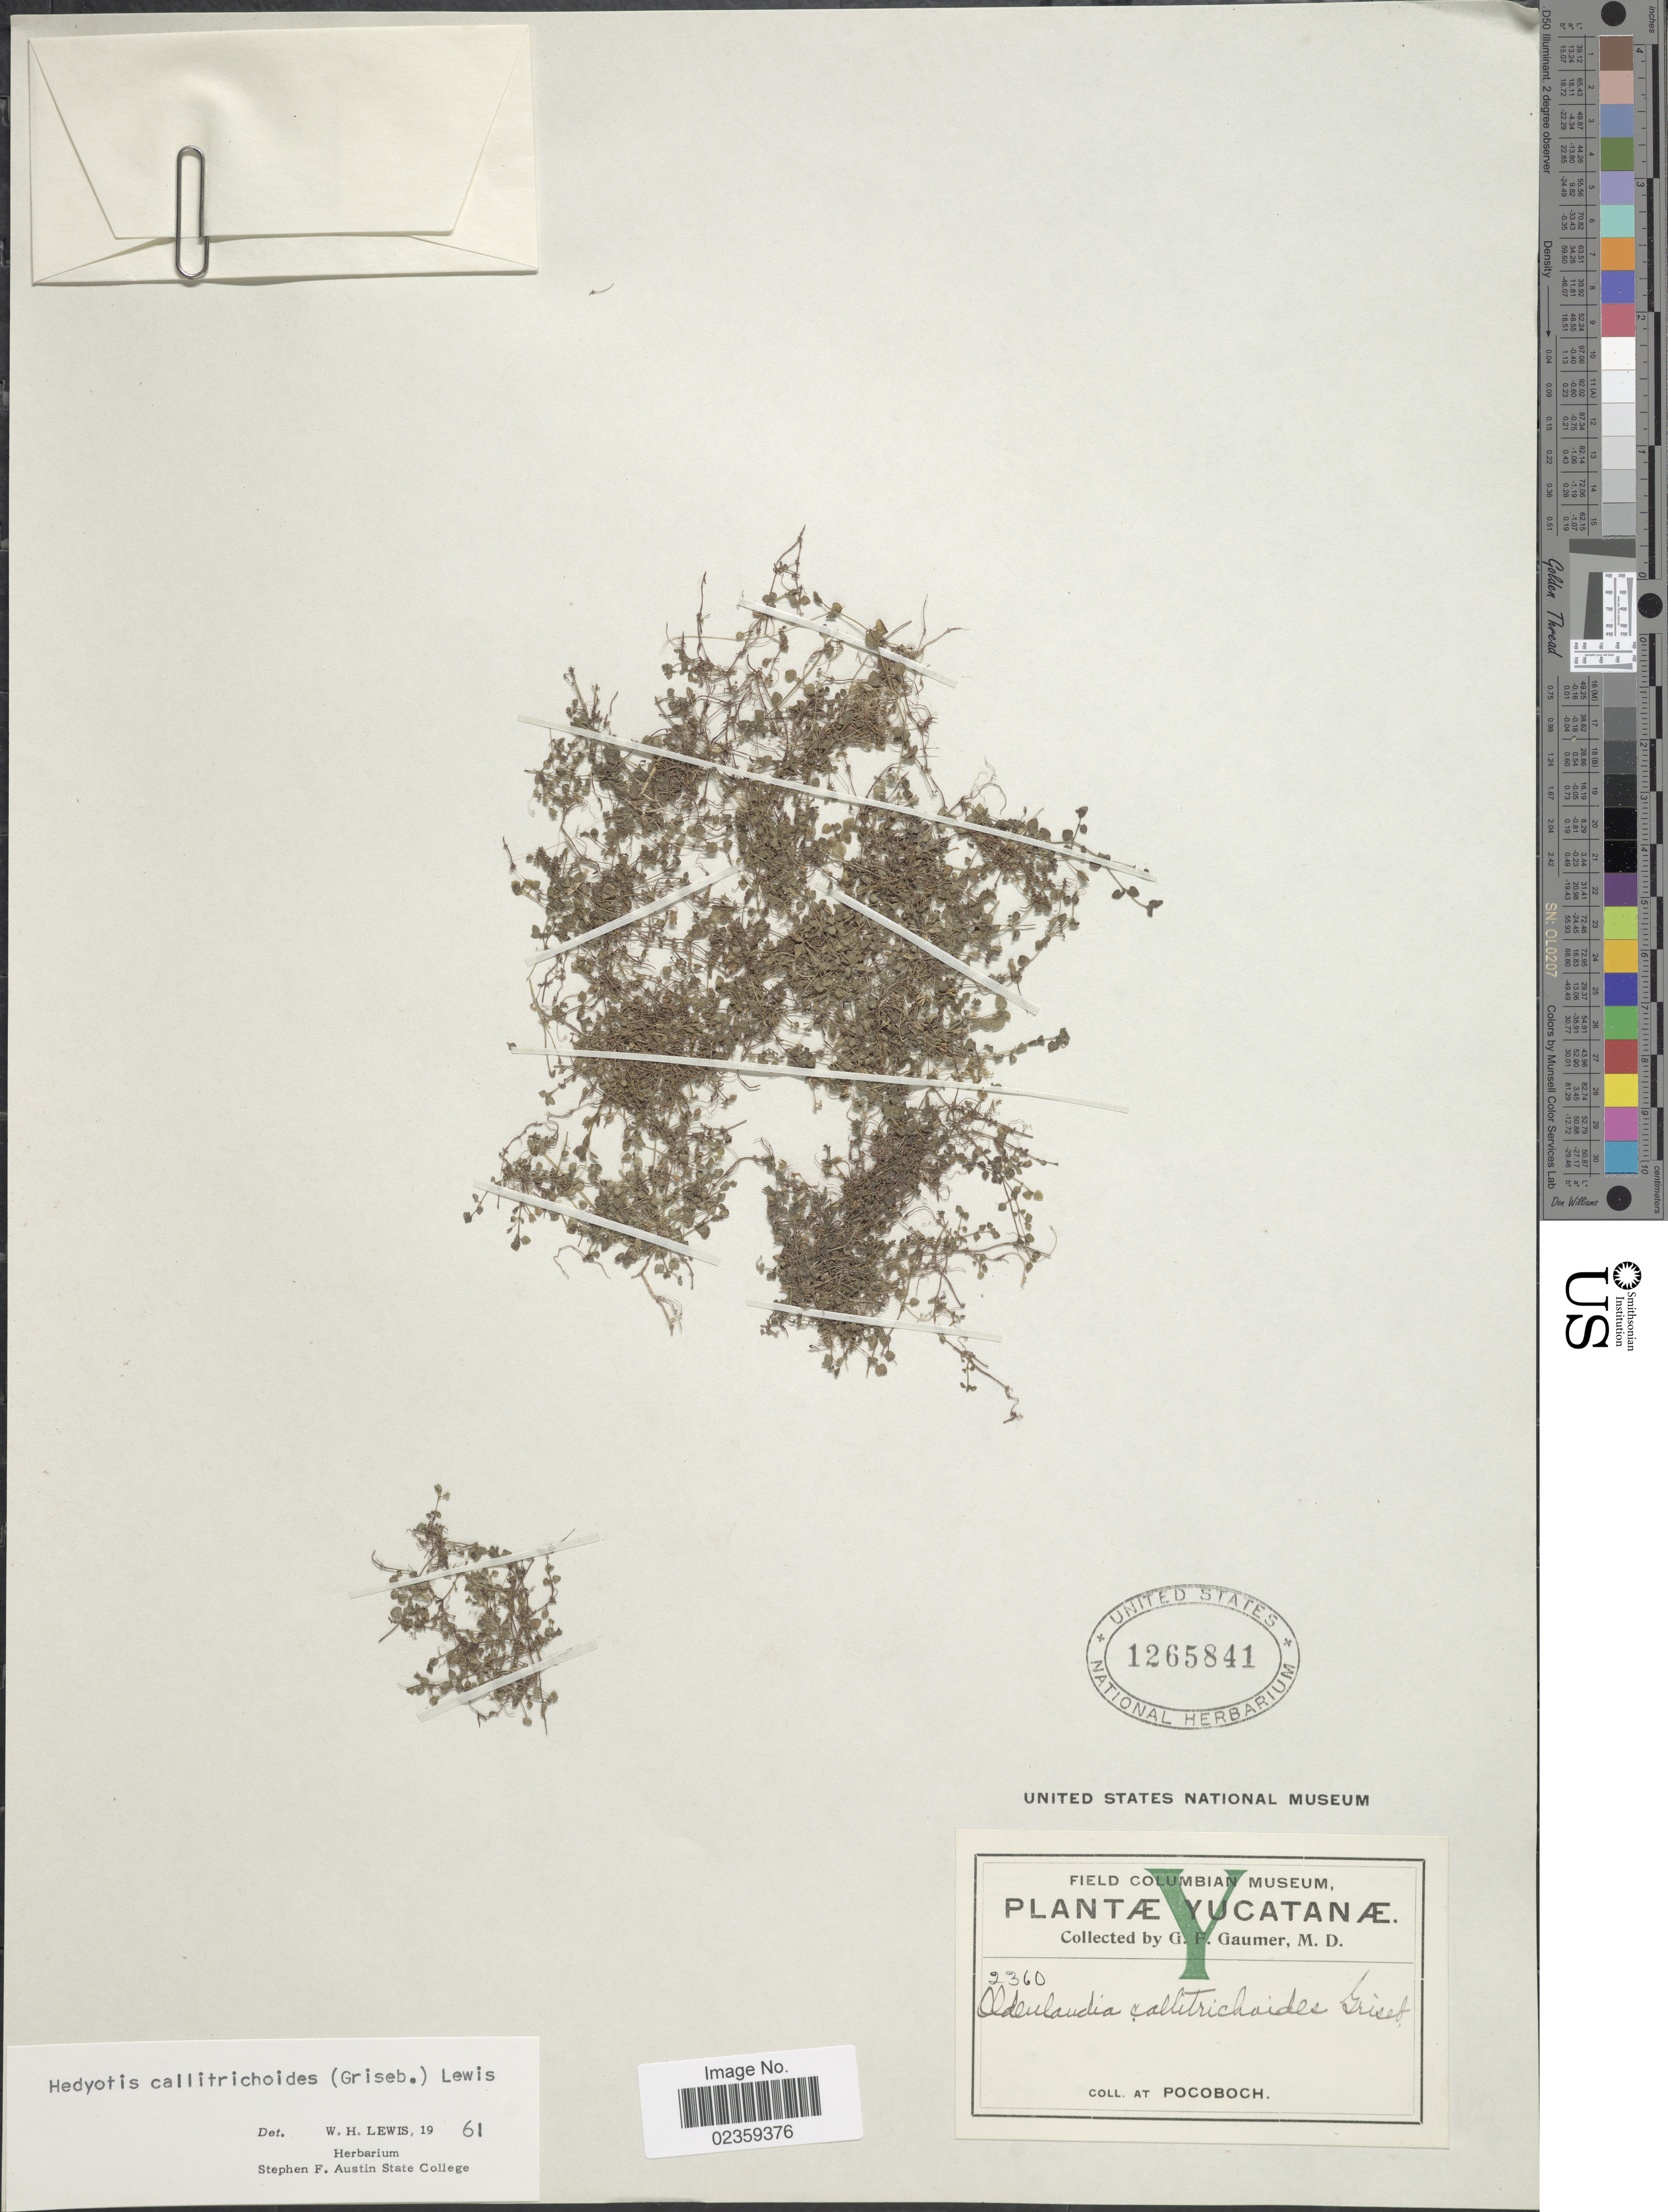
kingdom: Plantae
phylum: Tracheophyta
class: Magnoliopsida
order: Gentianales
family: Rubiaceae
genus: Oldenlandia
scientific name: Oldenlandia callitrichoides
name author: Griseb.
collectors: G. F. Gaumer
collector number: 2360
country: Mexico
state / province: Yucatán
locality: Yucatanæ. At Pocoboch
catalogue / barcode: US 1265841